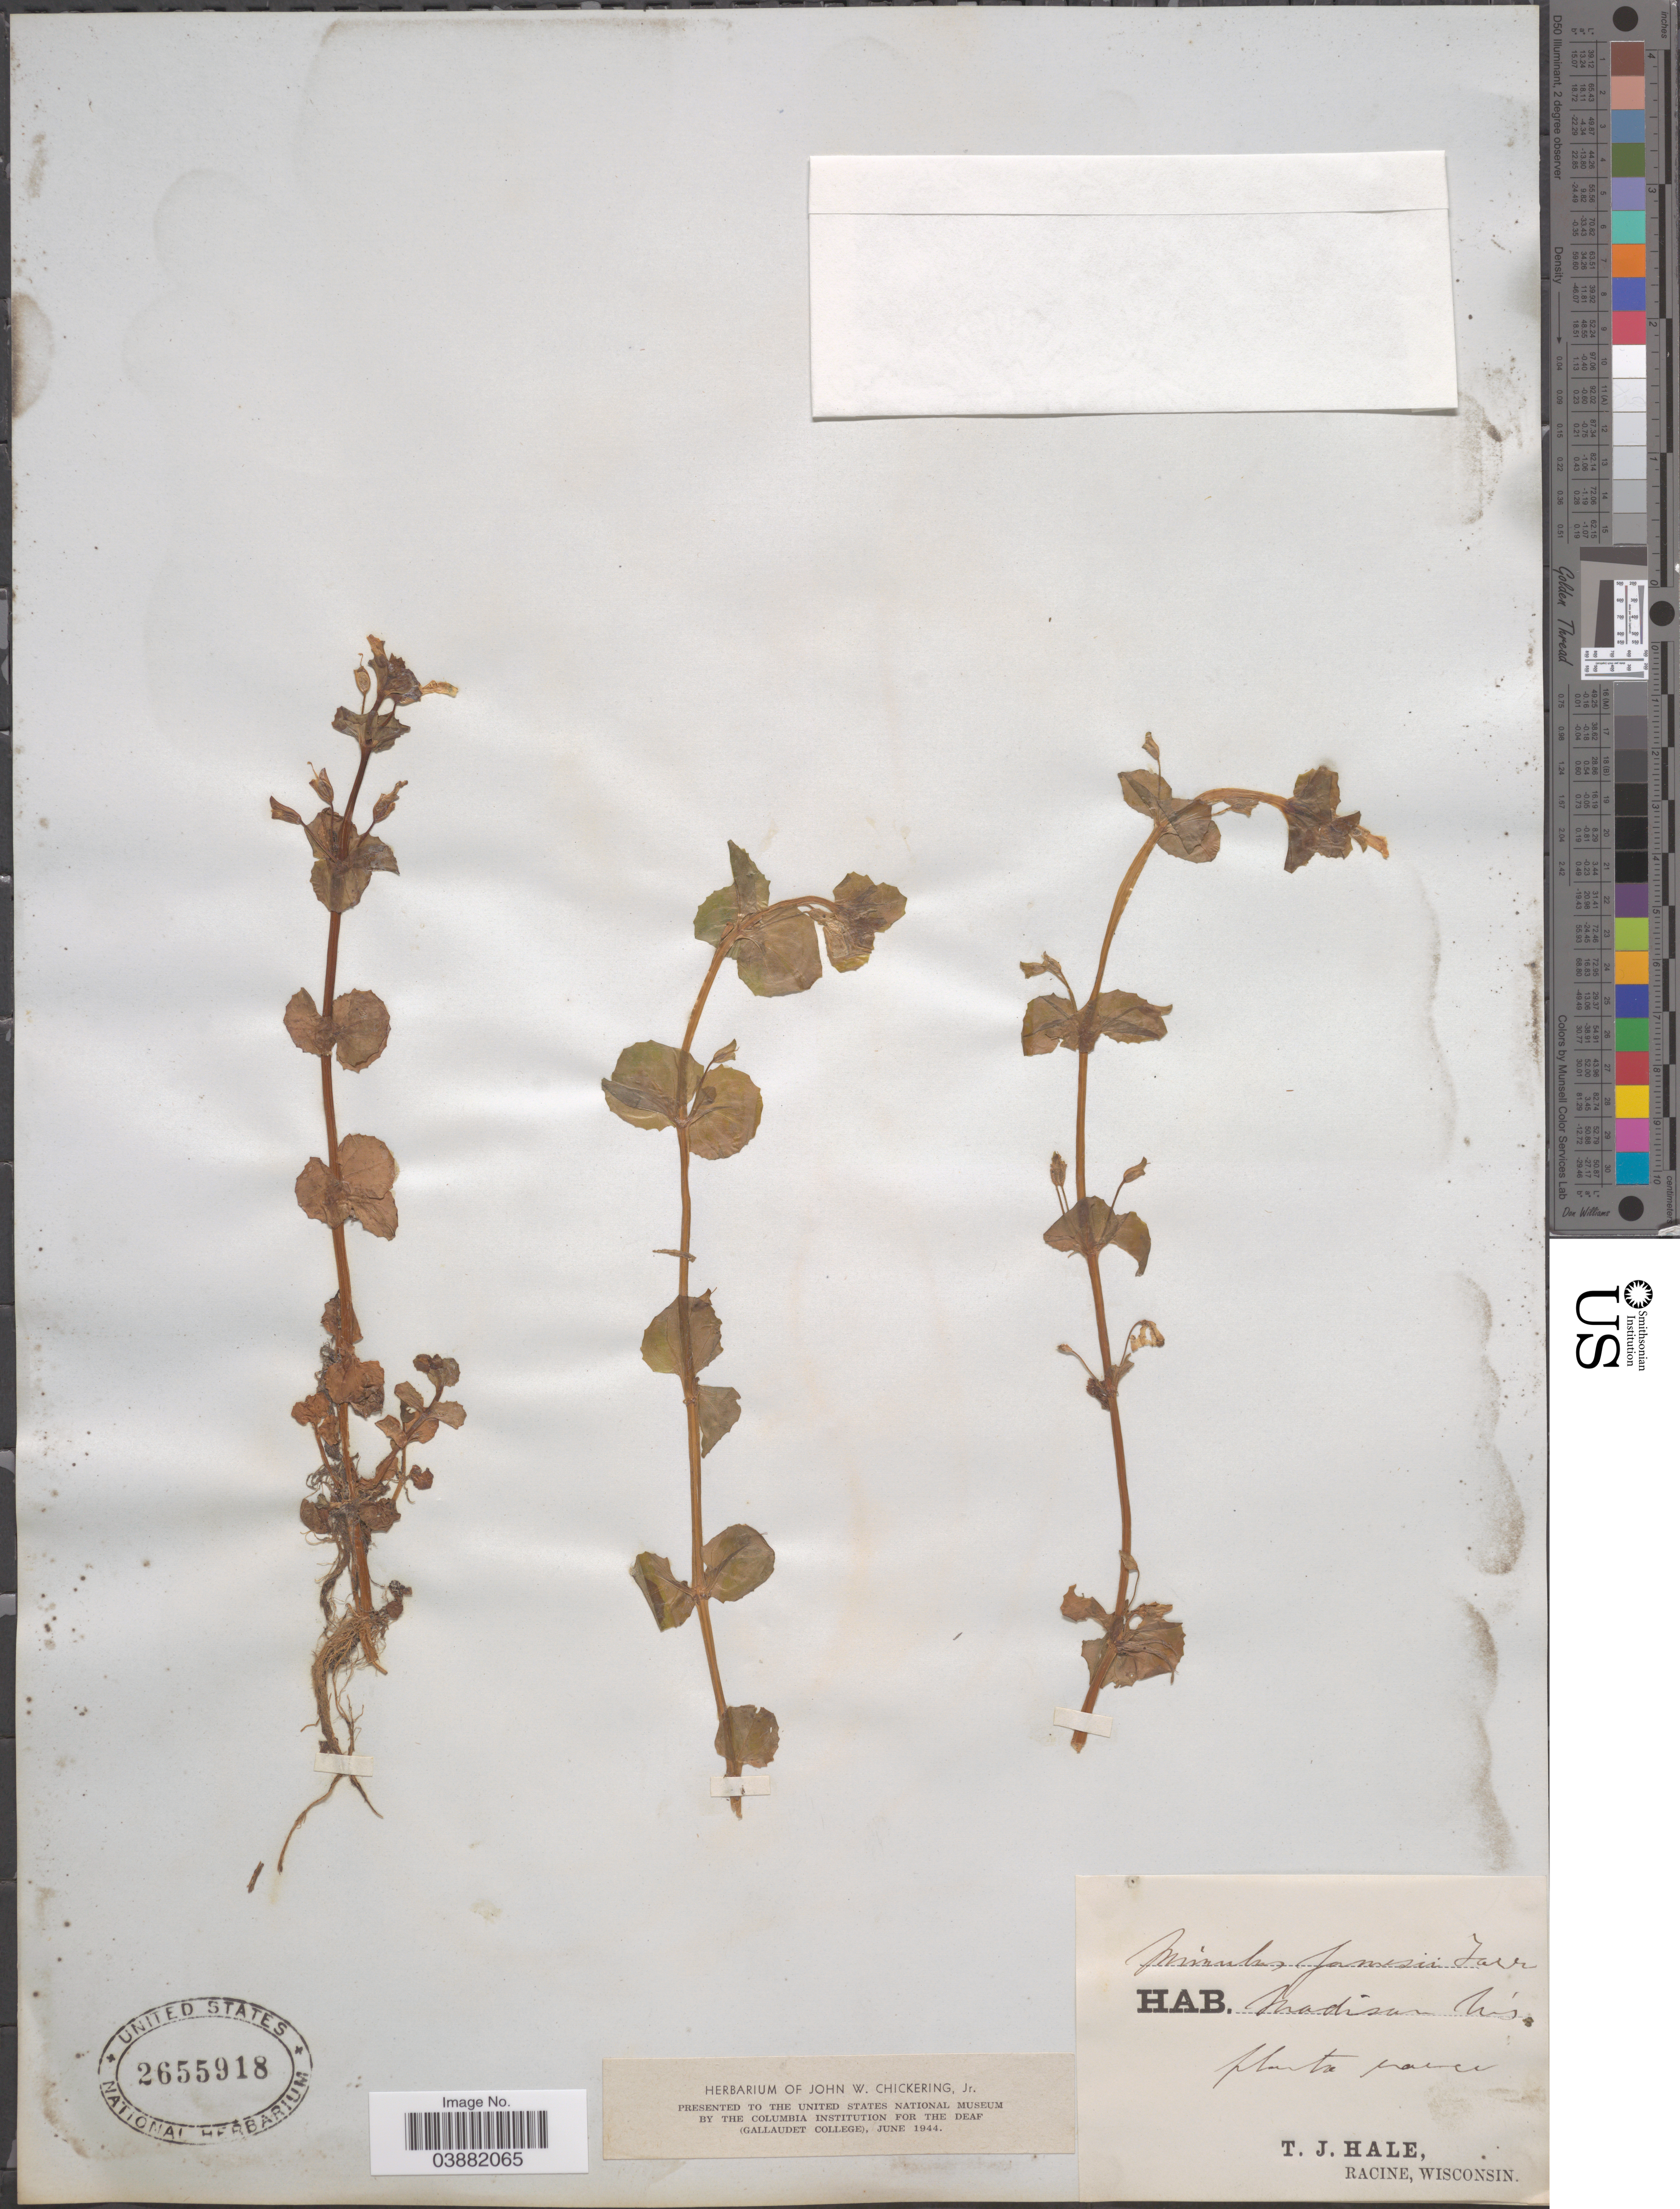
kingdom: Plantae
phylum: Tracheophyta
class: Magnoliopsida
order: Lamiales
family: Phrymaceae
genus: Mimulus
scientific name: Mimulus jamesii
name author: Torr. & A. Gray ex Benth.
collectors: T. Hale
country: United States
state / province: Wisconsin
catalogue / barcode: US 2655918